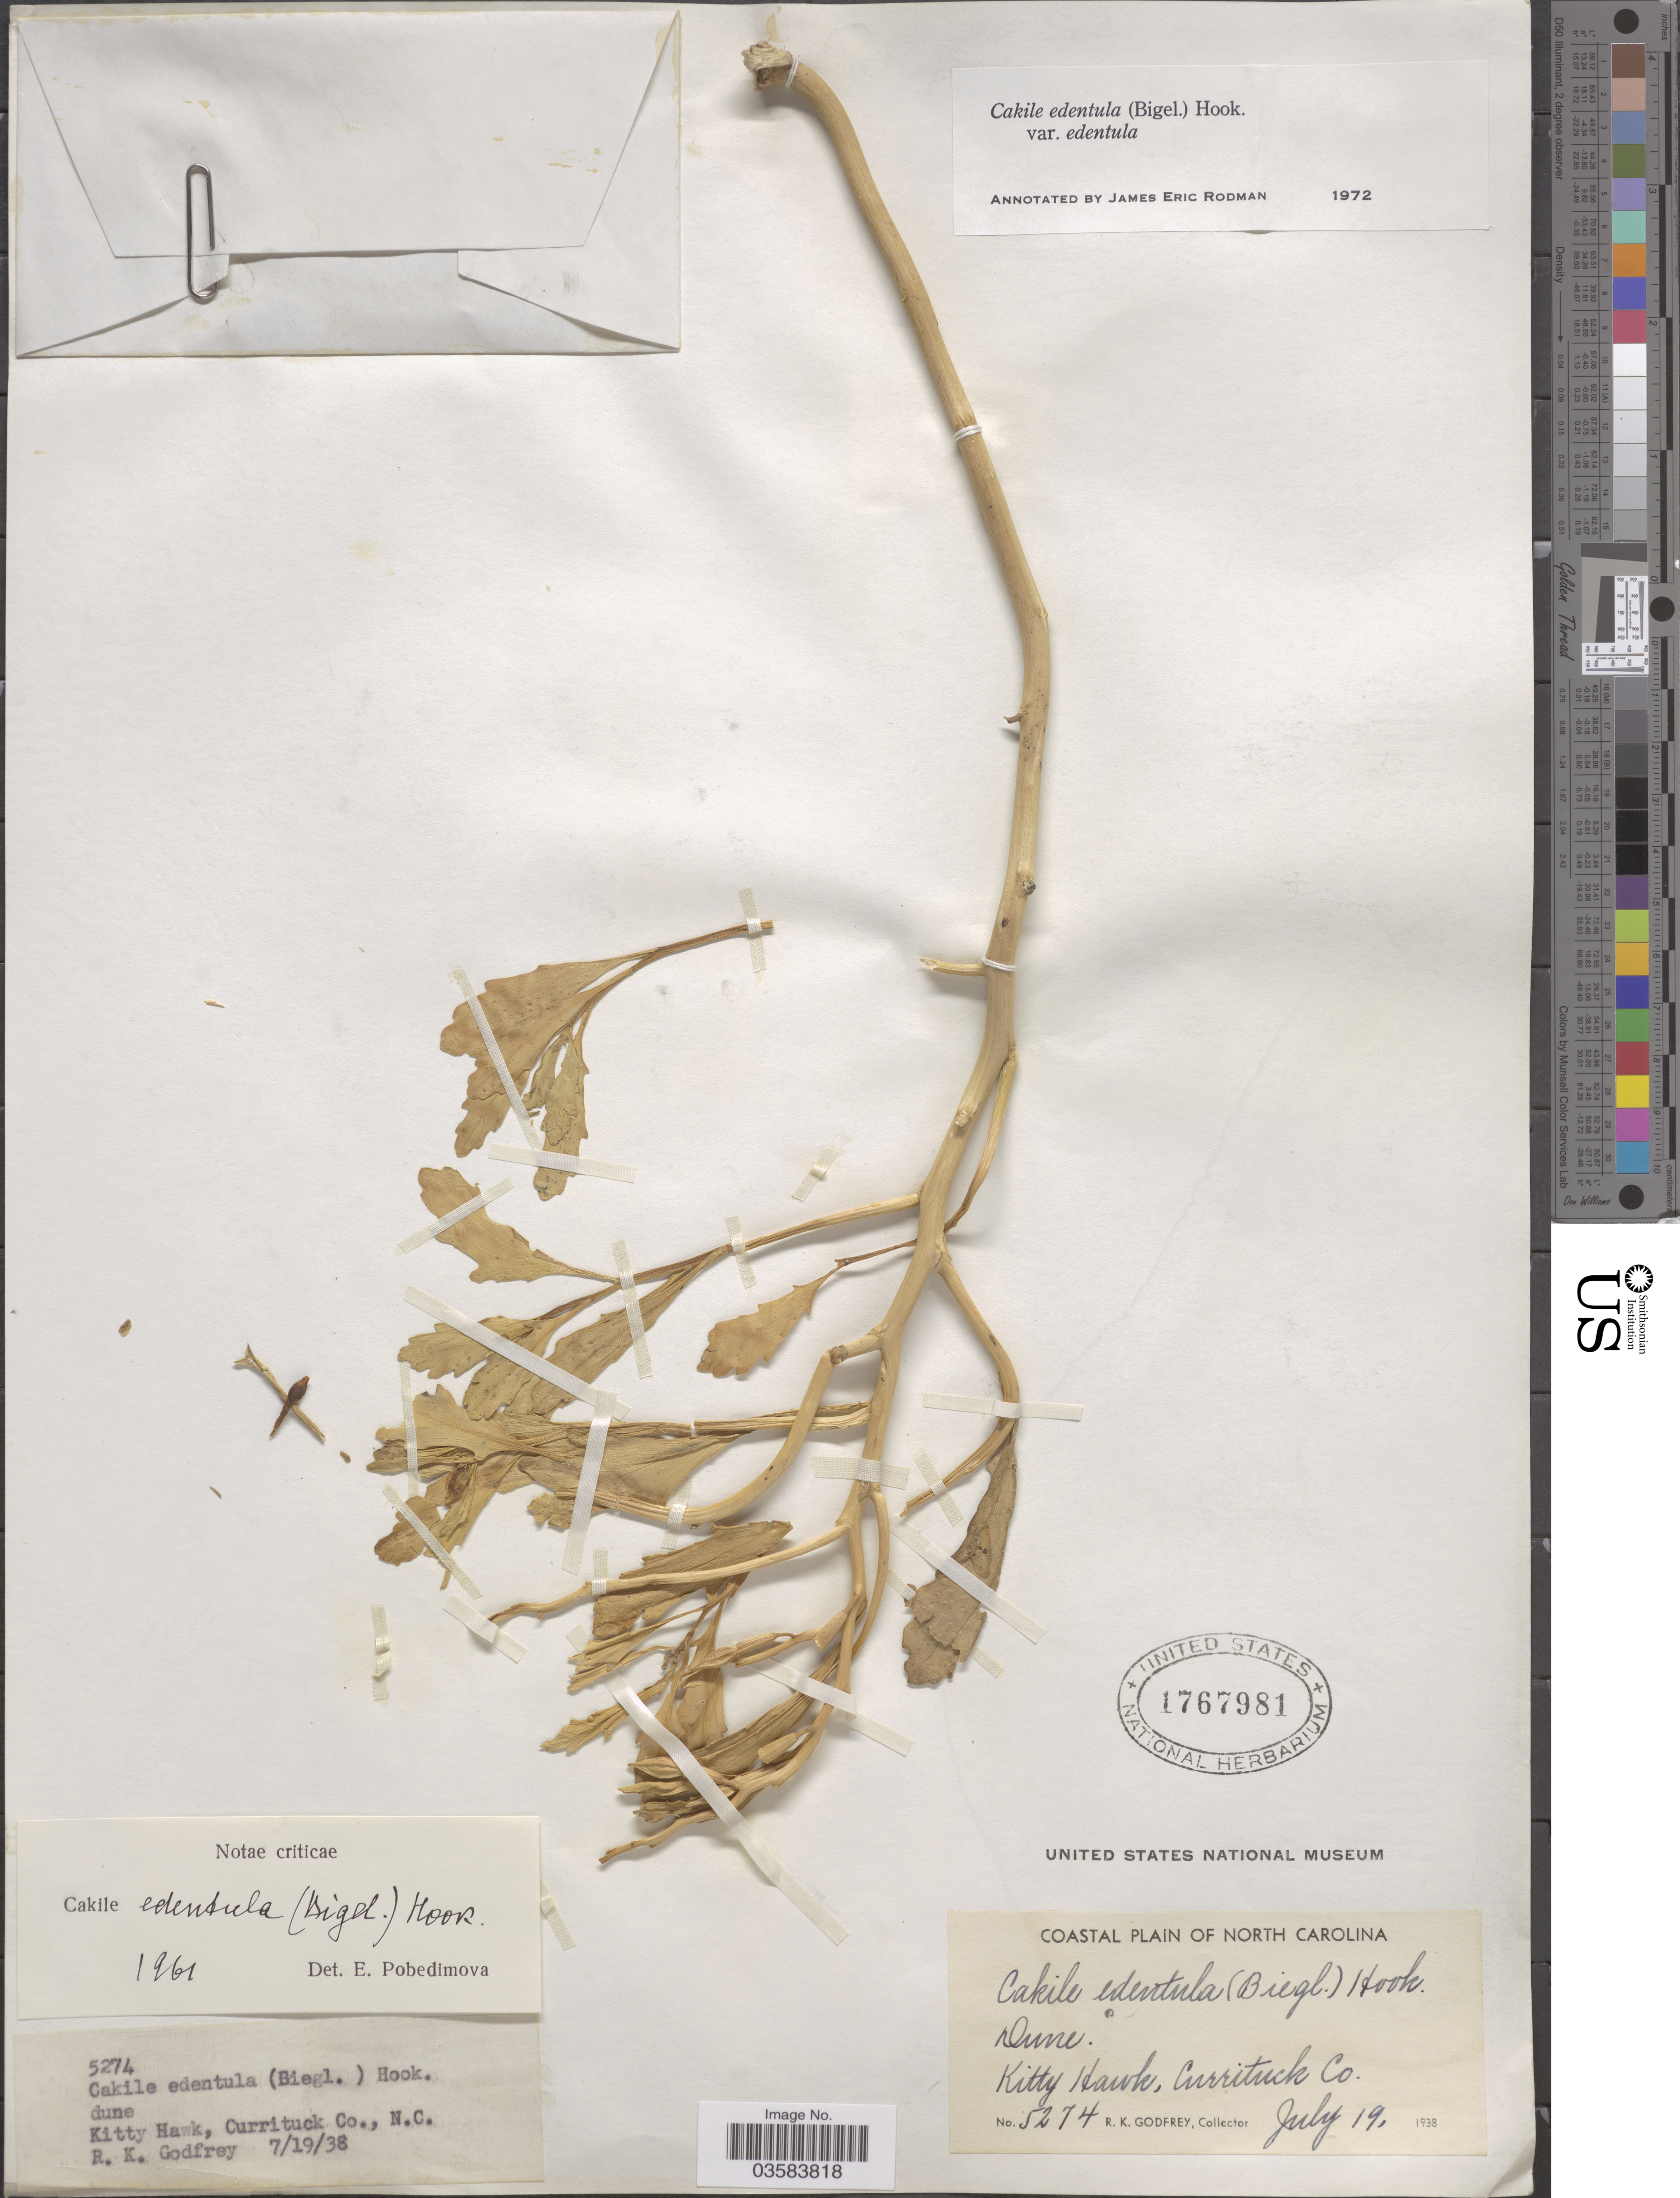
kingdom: Plantae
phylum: Tracheophyta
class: Magnoliopsida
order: Brassicales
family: Brassicaceae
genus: Cakile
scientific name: Cakile edentula var. edentula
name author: (Bigelow) Hook.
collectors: R. K. Godfrey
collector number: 5274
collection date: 1938-07-19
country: United States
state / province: North Carolina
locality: Kitty Hawk, Currituck Co.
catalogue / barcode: US 1767981